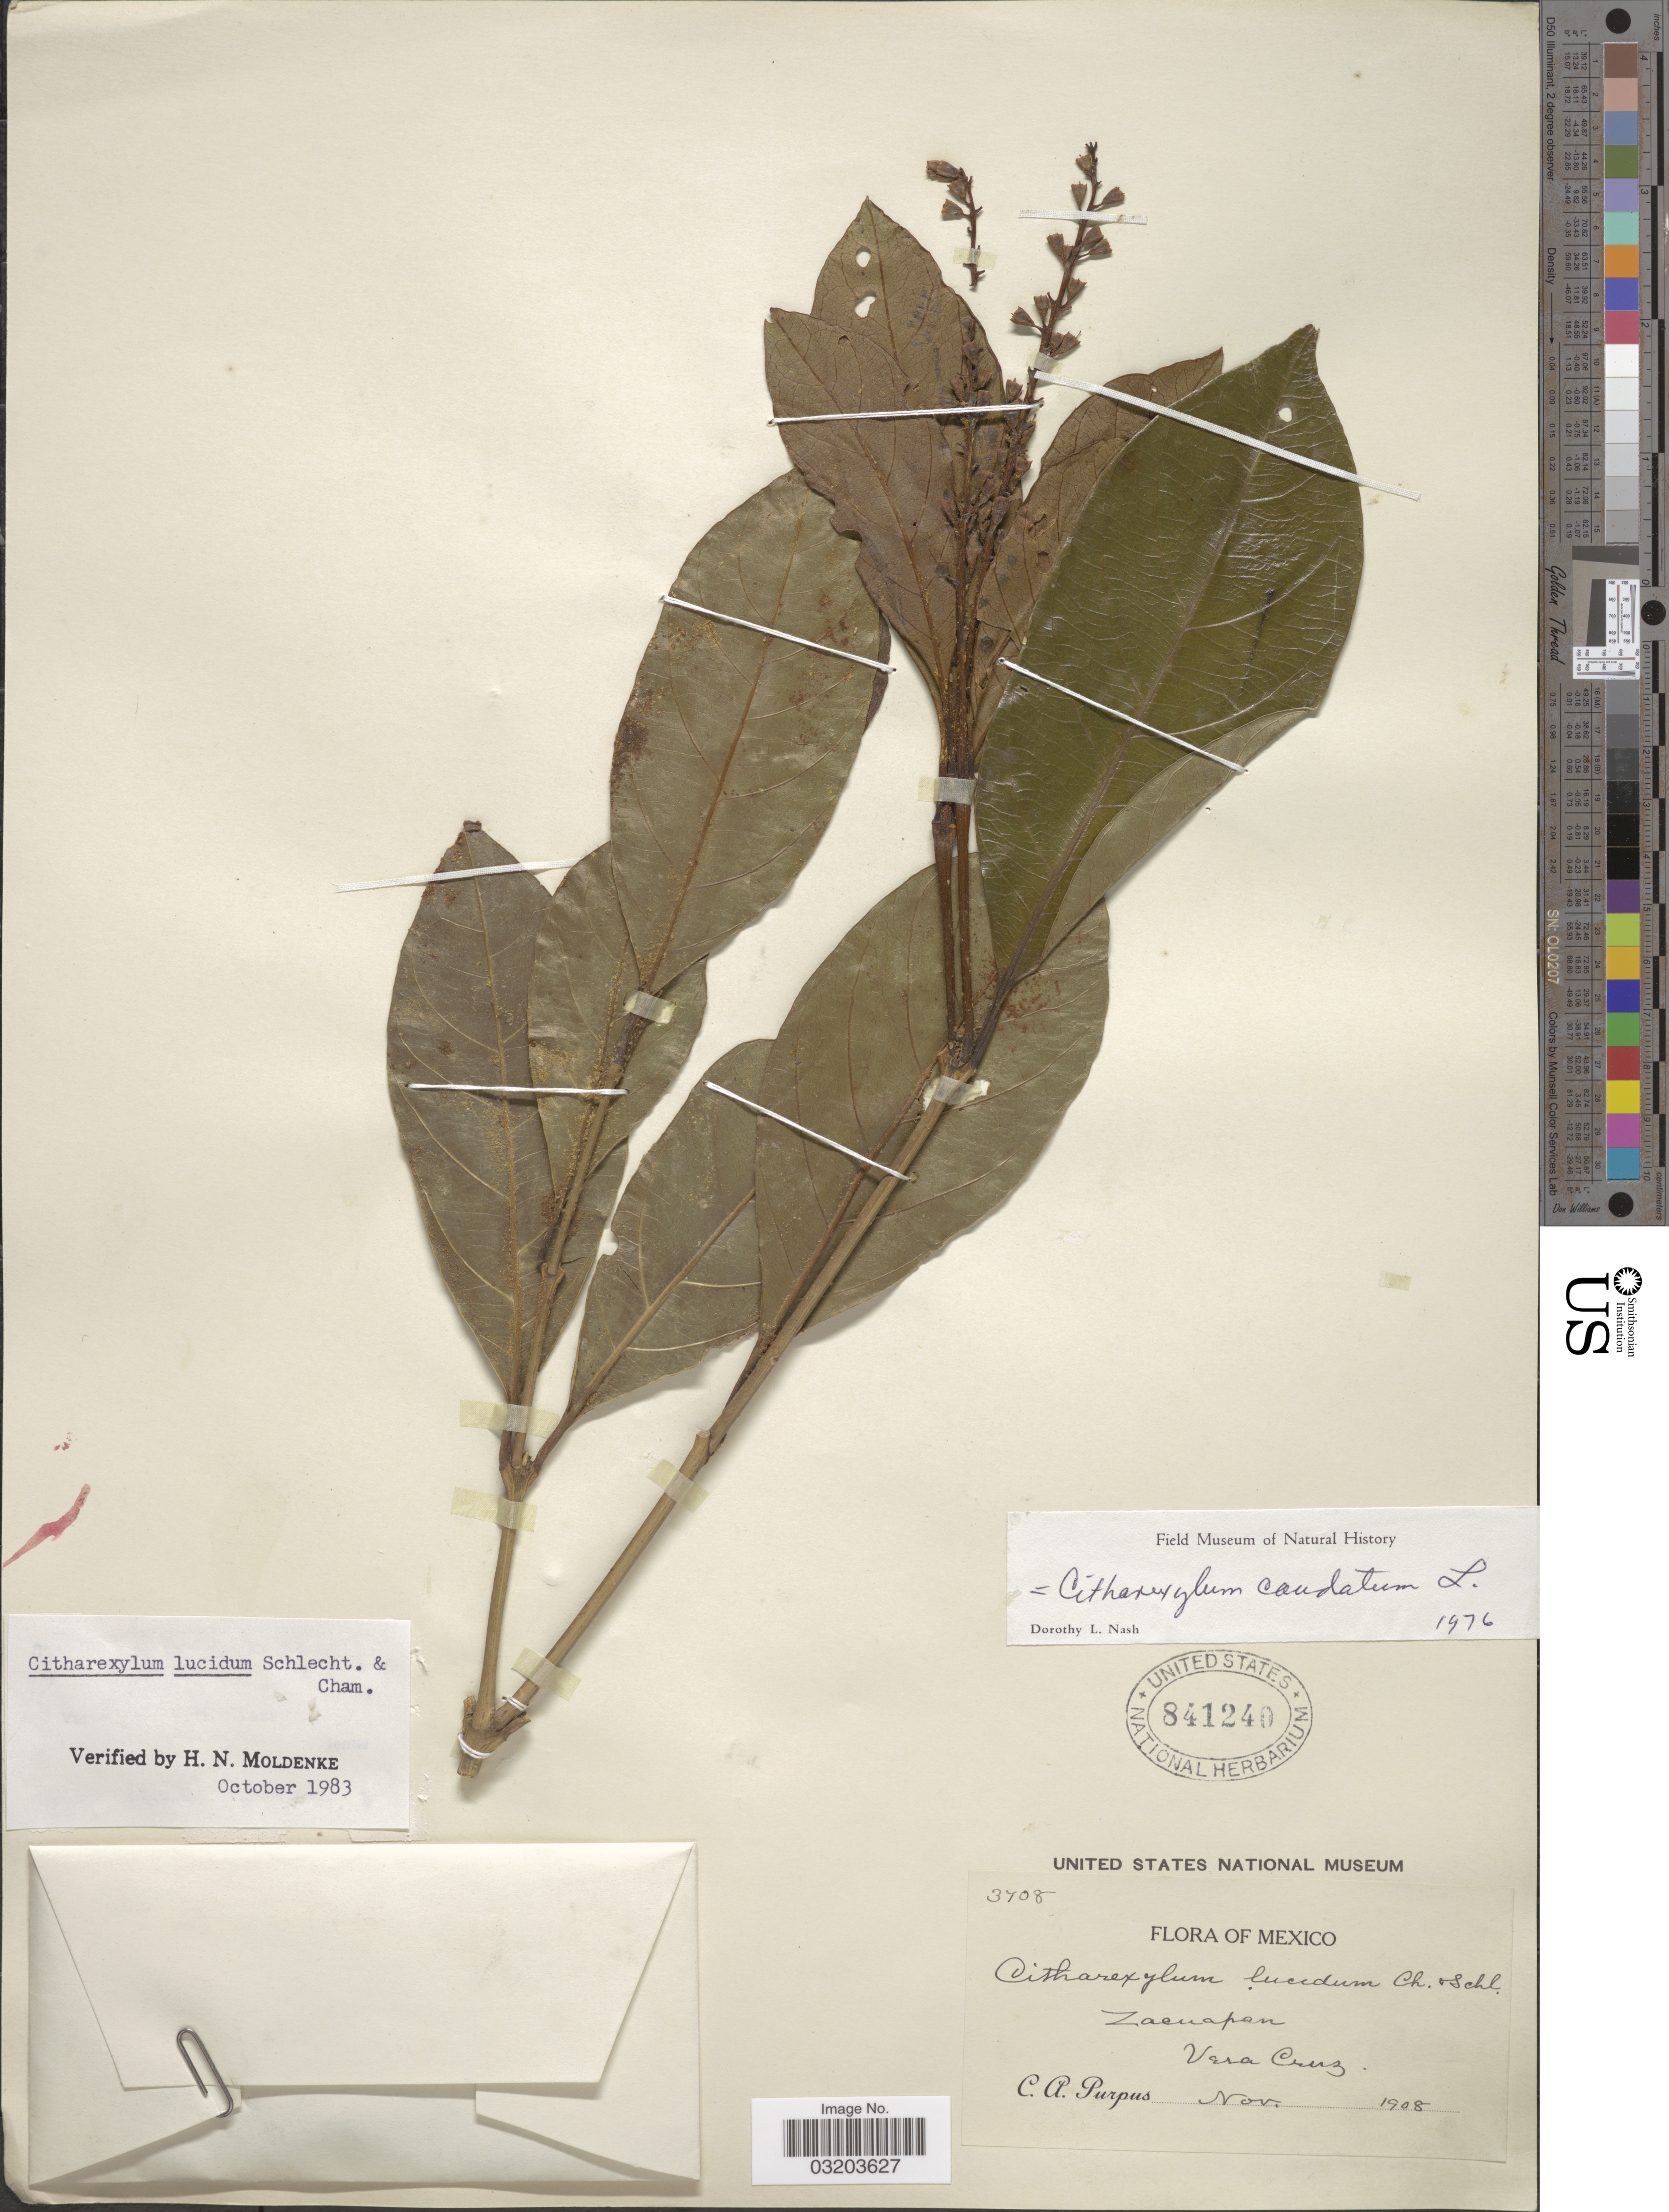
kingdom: Plantae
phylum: Tracheophyta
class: Magnoliopsida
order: Lamiales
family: Verbenaceae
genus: Citharexylum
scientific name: Citharexylum lucidum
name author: Cham. & Schltdl.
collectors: C. A. Purpus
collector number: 3708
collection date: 1908-11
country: Mexico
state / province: Veracruz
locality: Zacuapan. Vera Cruz.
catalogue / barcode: US 841240